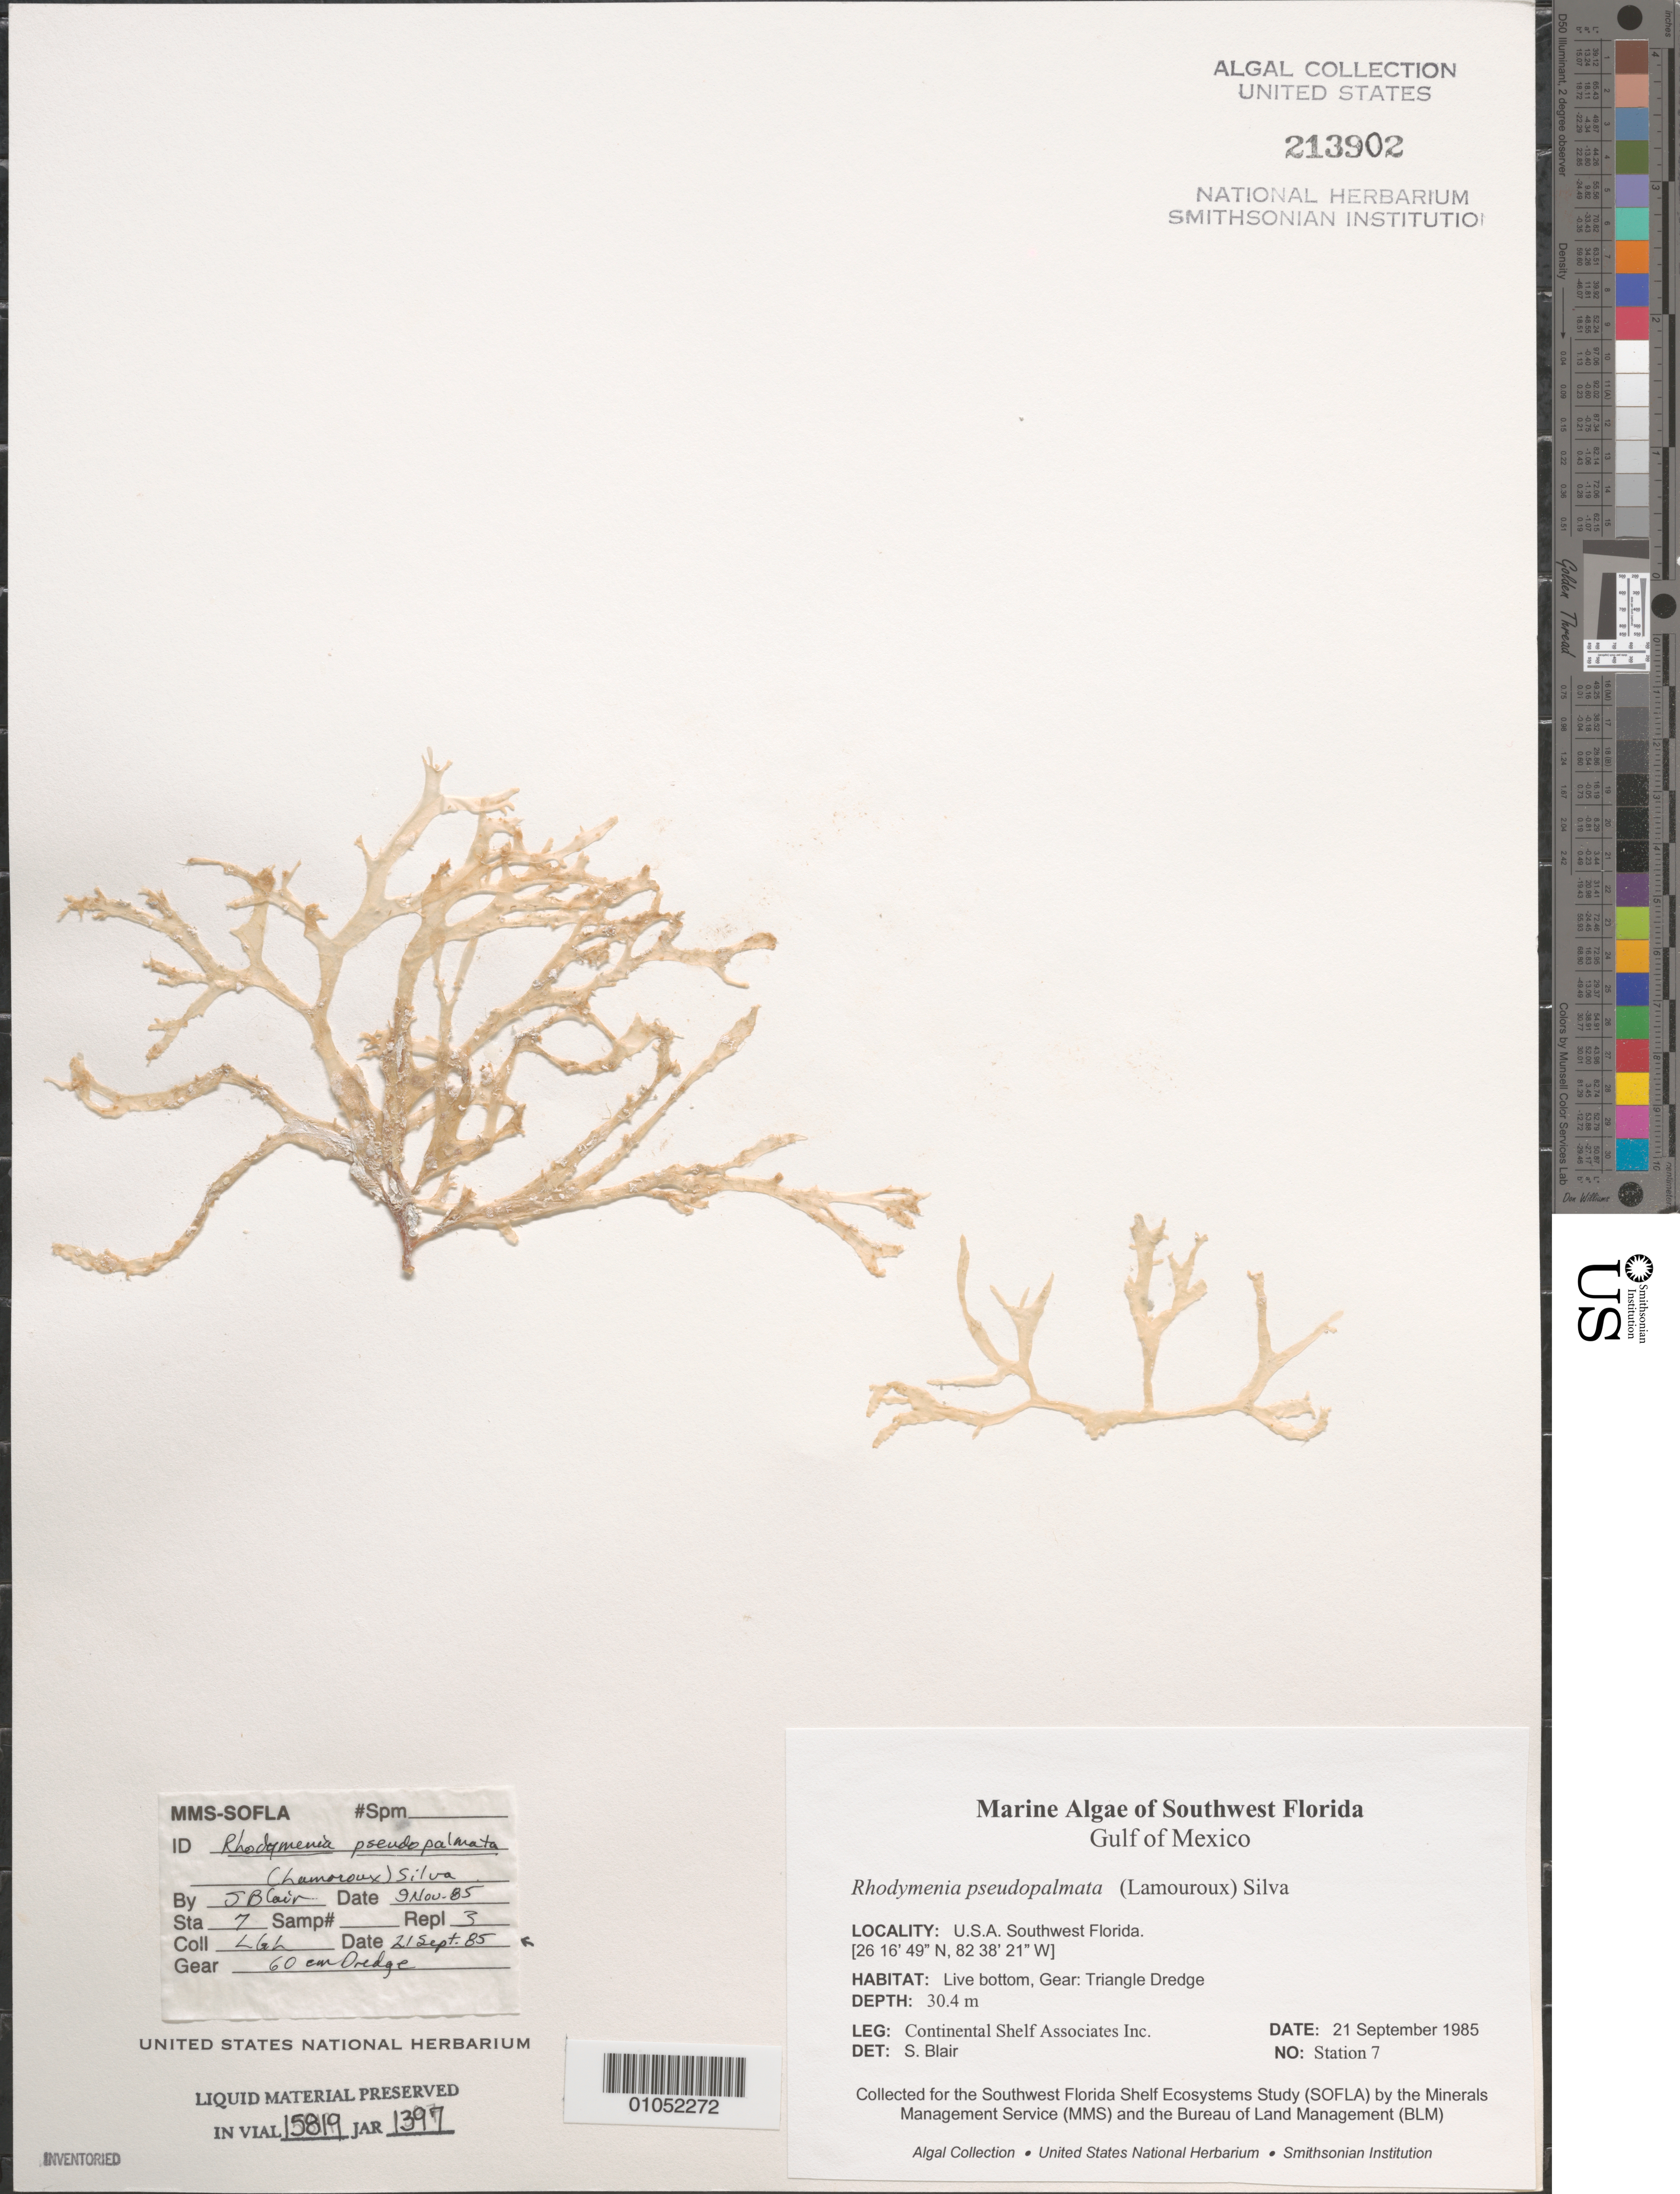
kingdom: Plantae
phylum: Rhodophyta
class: Florideophyceae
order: Rhodymeniales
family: Rhodymeniaceae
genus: Rhodymenia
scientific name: Rhodymenia pseudopalmata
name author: (J.V.Lamouroux) P.C. Silva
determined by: Blair, S. M.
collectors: Continental Shelf Associates for the MMS/BLM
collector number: Station 7 Repl 3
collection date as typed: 21 Sep 1985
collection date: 1985-09-21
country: United States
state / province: Florida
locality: Gulf of Mexico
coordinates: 26 16'49"N, 82 38'21"W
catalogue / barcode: US 213902